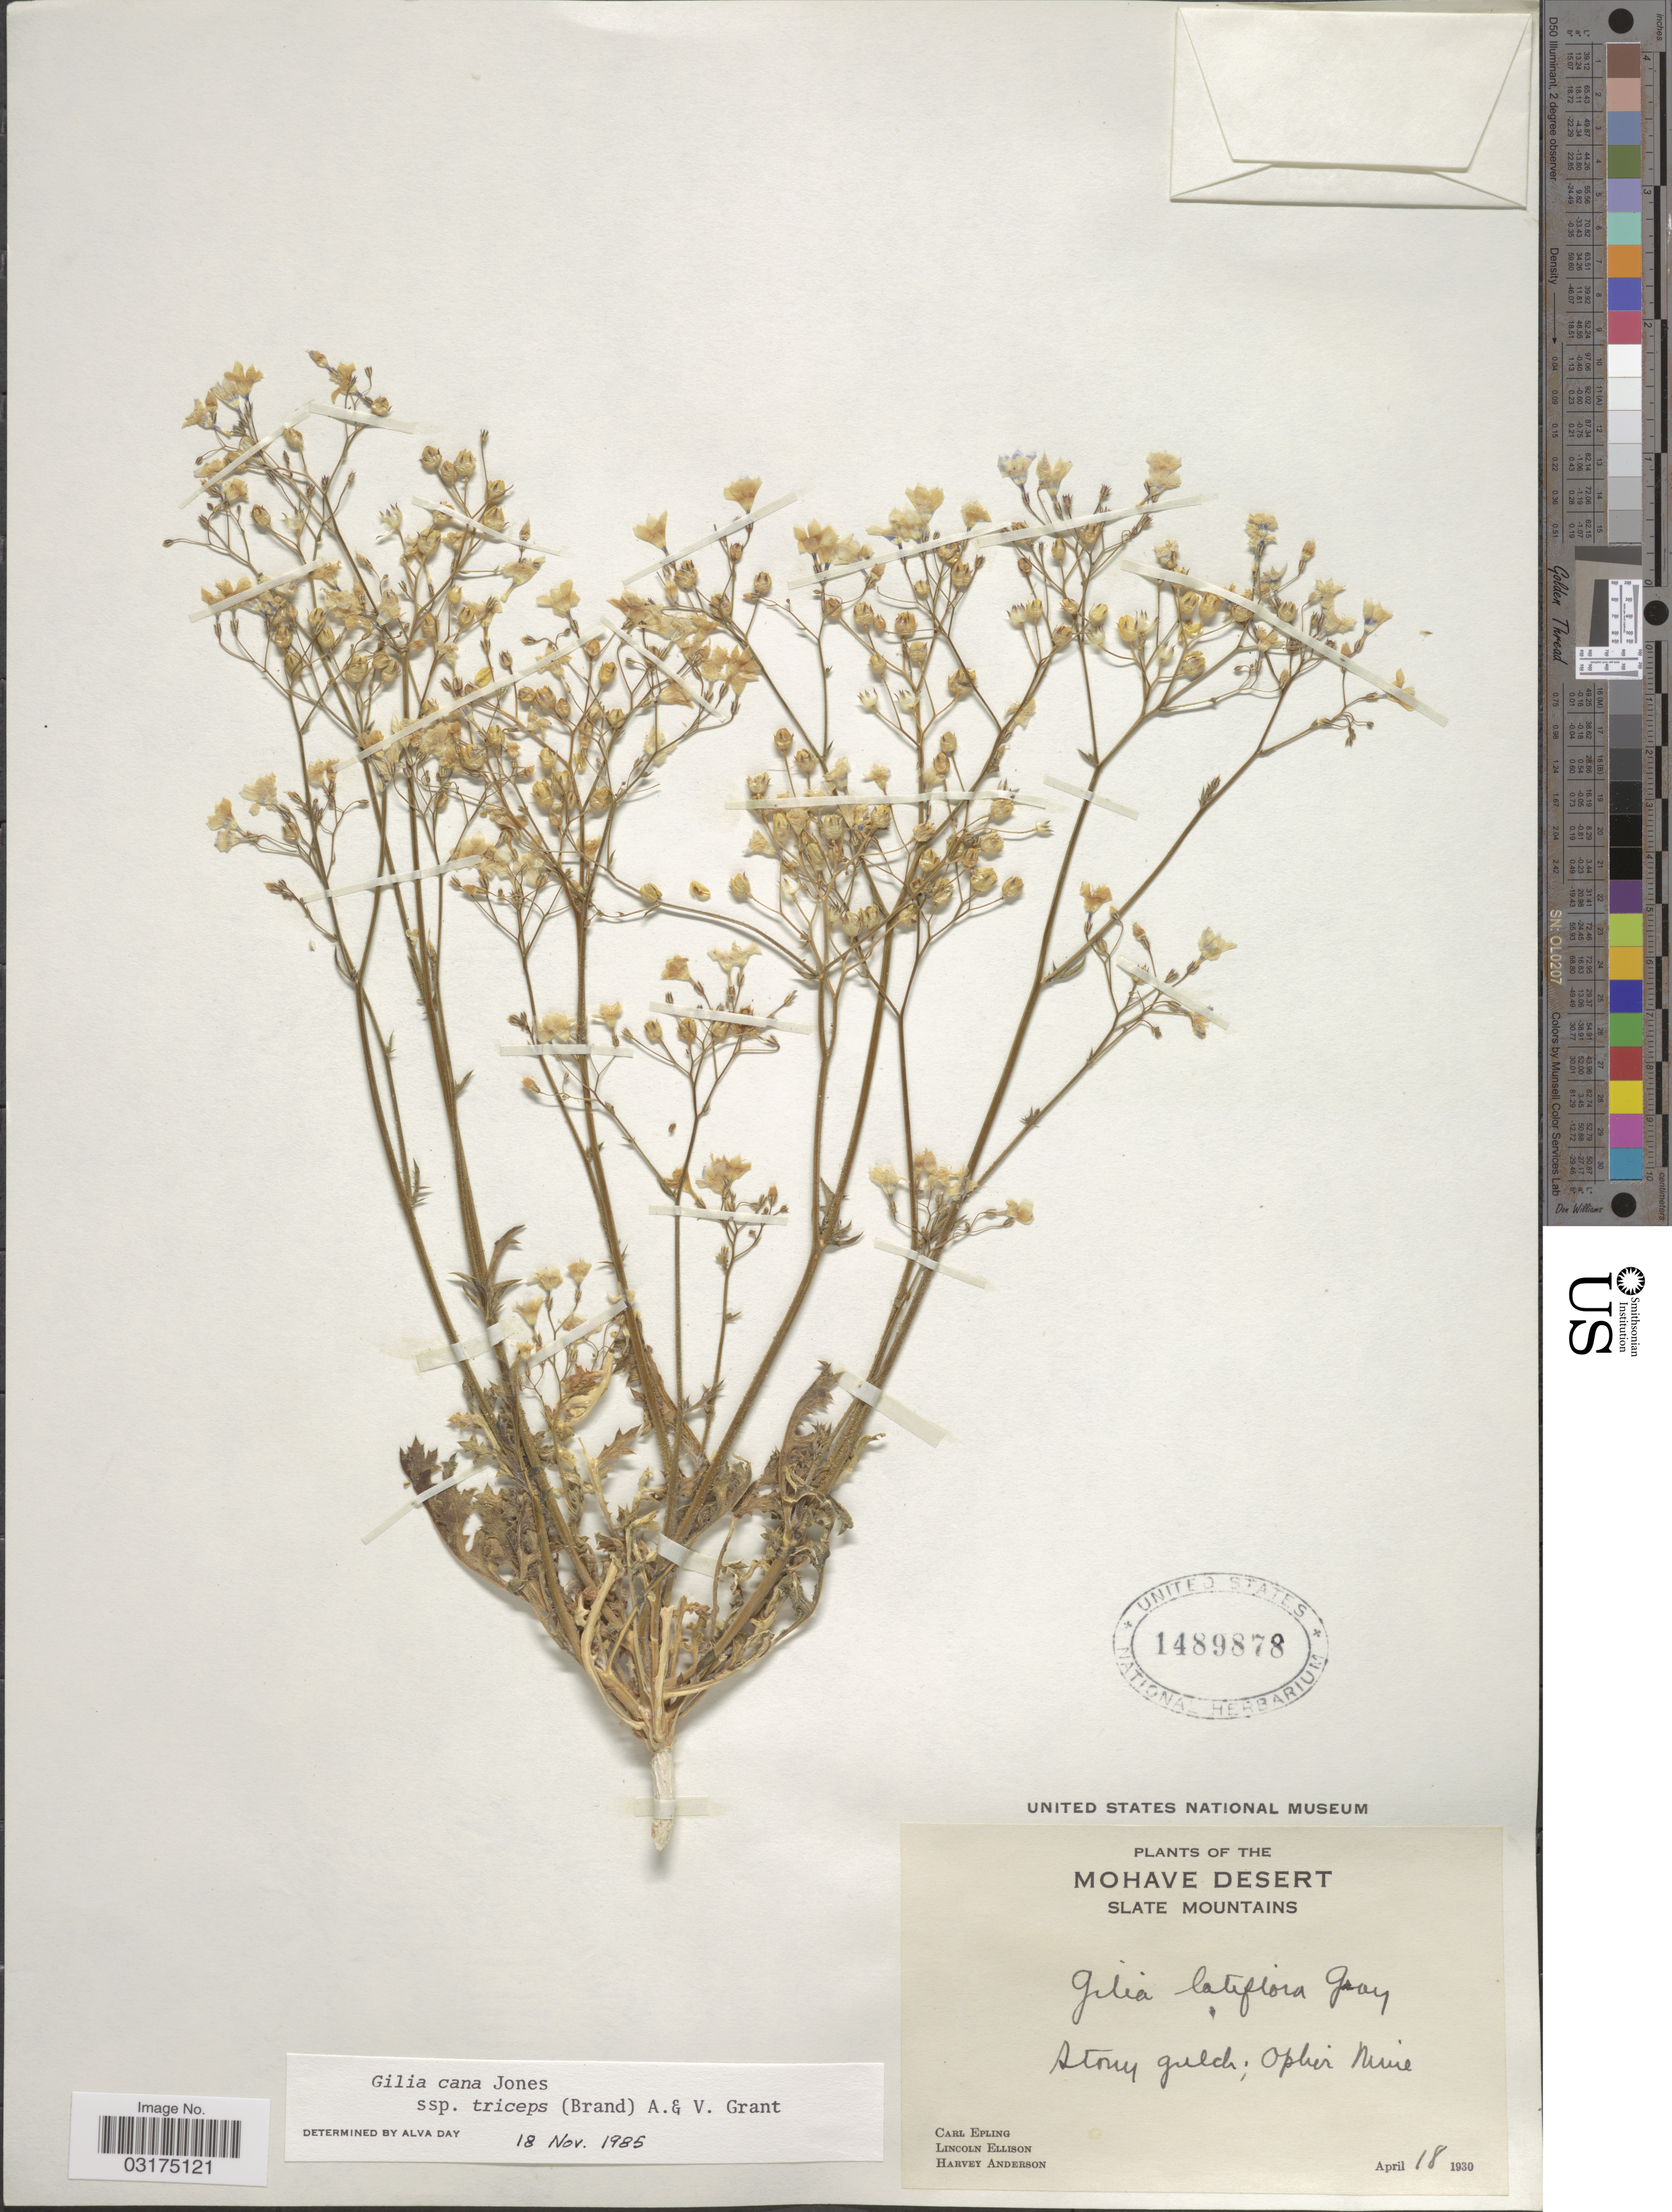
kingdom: Plantae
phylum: Tracheophyta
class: Magnoliopsida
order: Ericales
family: Polemoniaceae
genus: Gilia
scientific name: Gilia cana subsp. triceps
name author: (Brand) A.D. Grant & V.E. Grant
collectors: C. C. Epling, L. Ellison & H. Anderson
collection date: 1930-04-18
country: United States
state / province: California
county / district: Kern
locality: The Mohave Desert, Slate Mountains, Ophir Mine.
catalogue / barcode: US 1489878